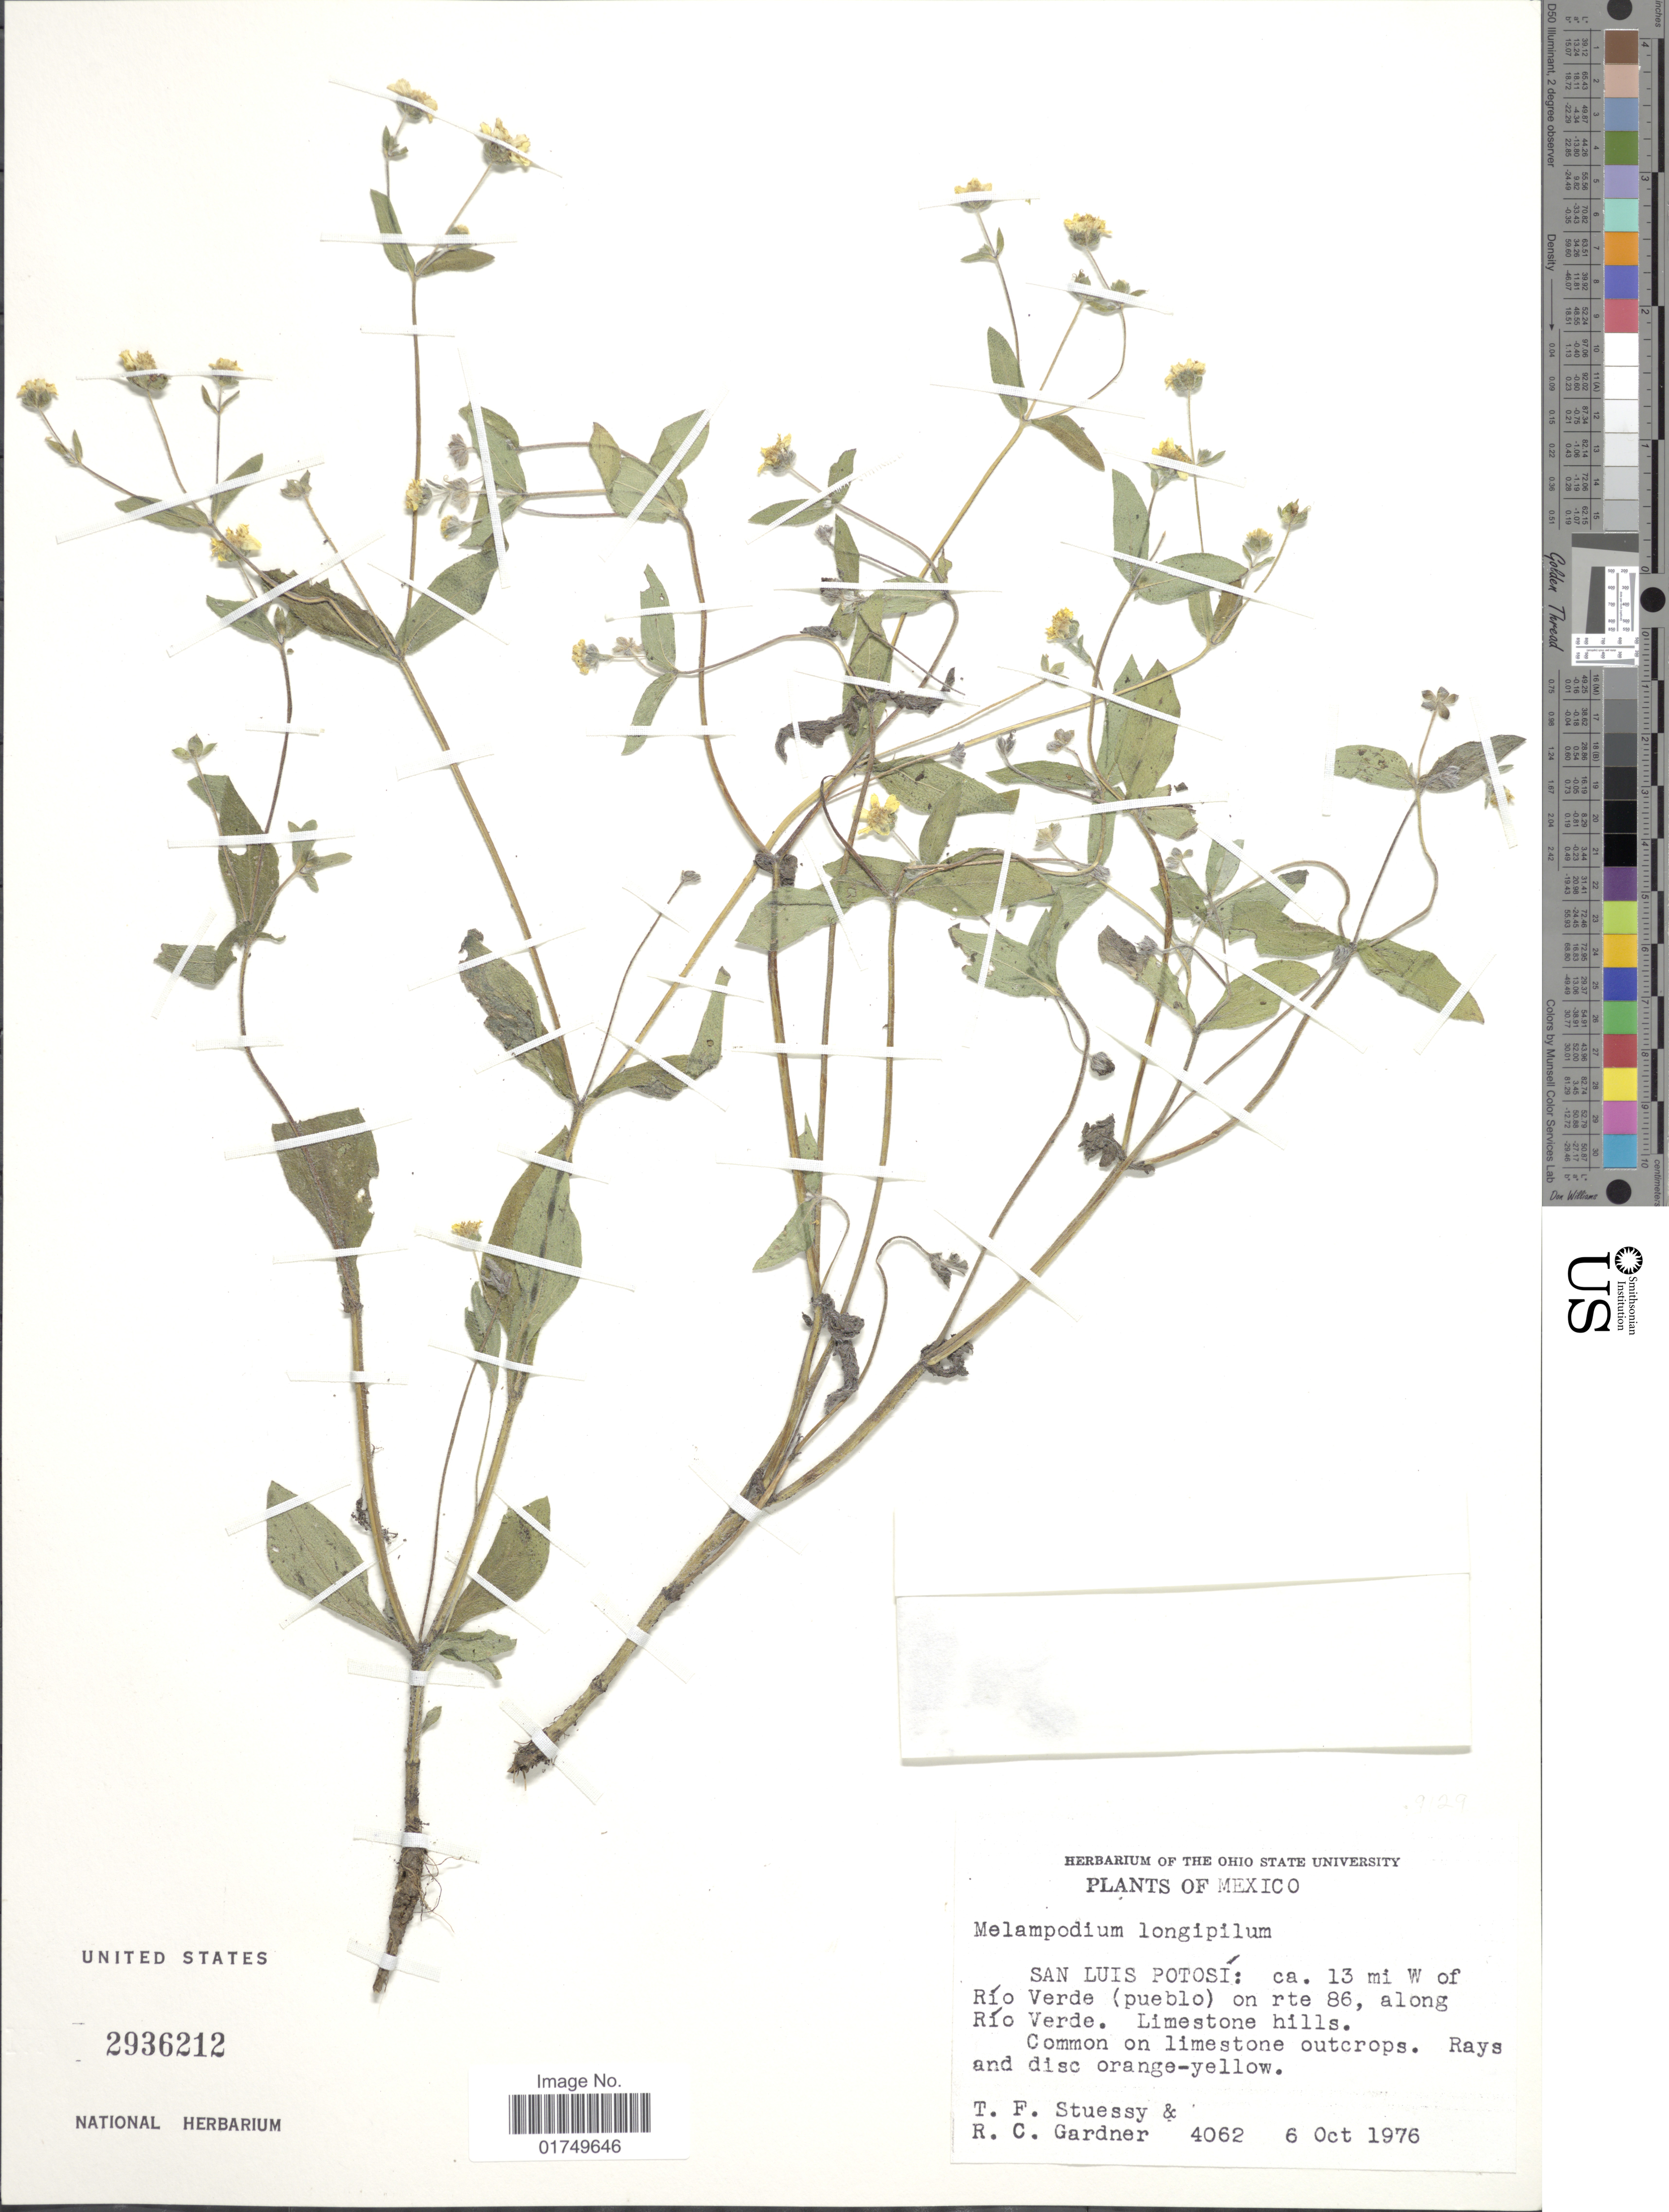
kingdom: Plantae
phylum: Tracheophyta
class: Magnoliopsida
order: Asterales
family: Asteraceae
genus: Melampodium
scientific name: Melampodium longipilum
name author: B.L. Rob.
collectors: T. Stuessy & R. C. Gardner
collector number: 4062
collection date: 1976-10-06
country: Mexico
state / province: San Luis Potosí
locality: Ca. 13 mi W of Rio Verde (pueblo) on rte 86, along Rio Verde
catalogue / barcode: US 2936212